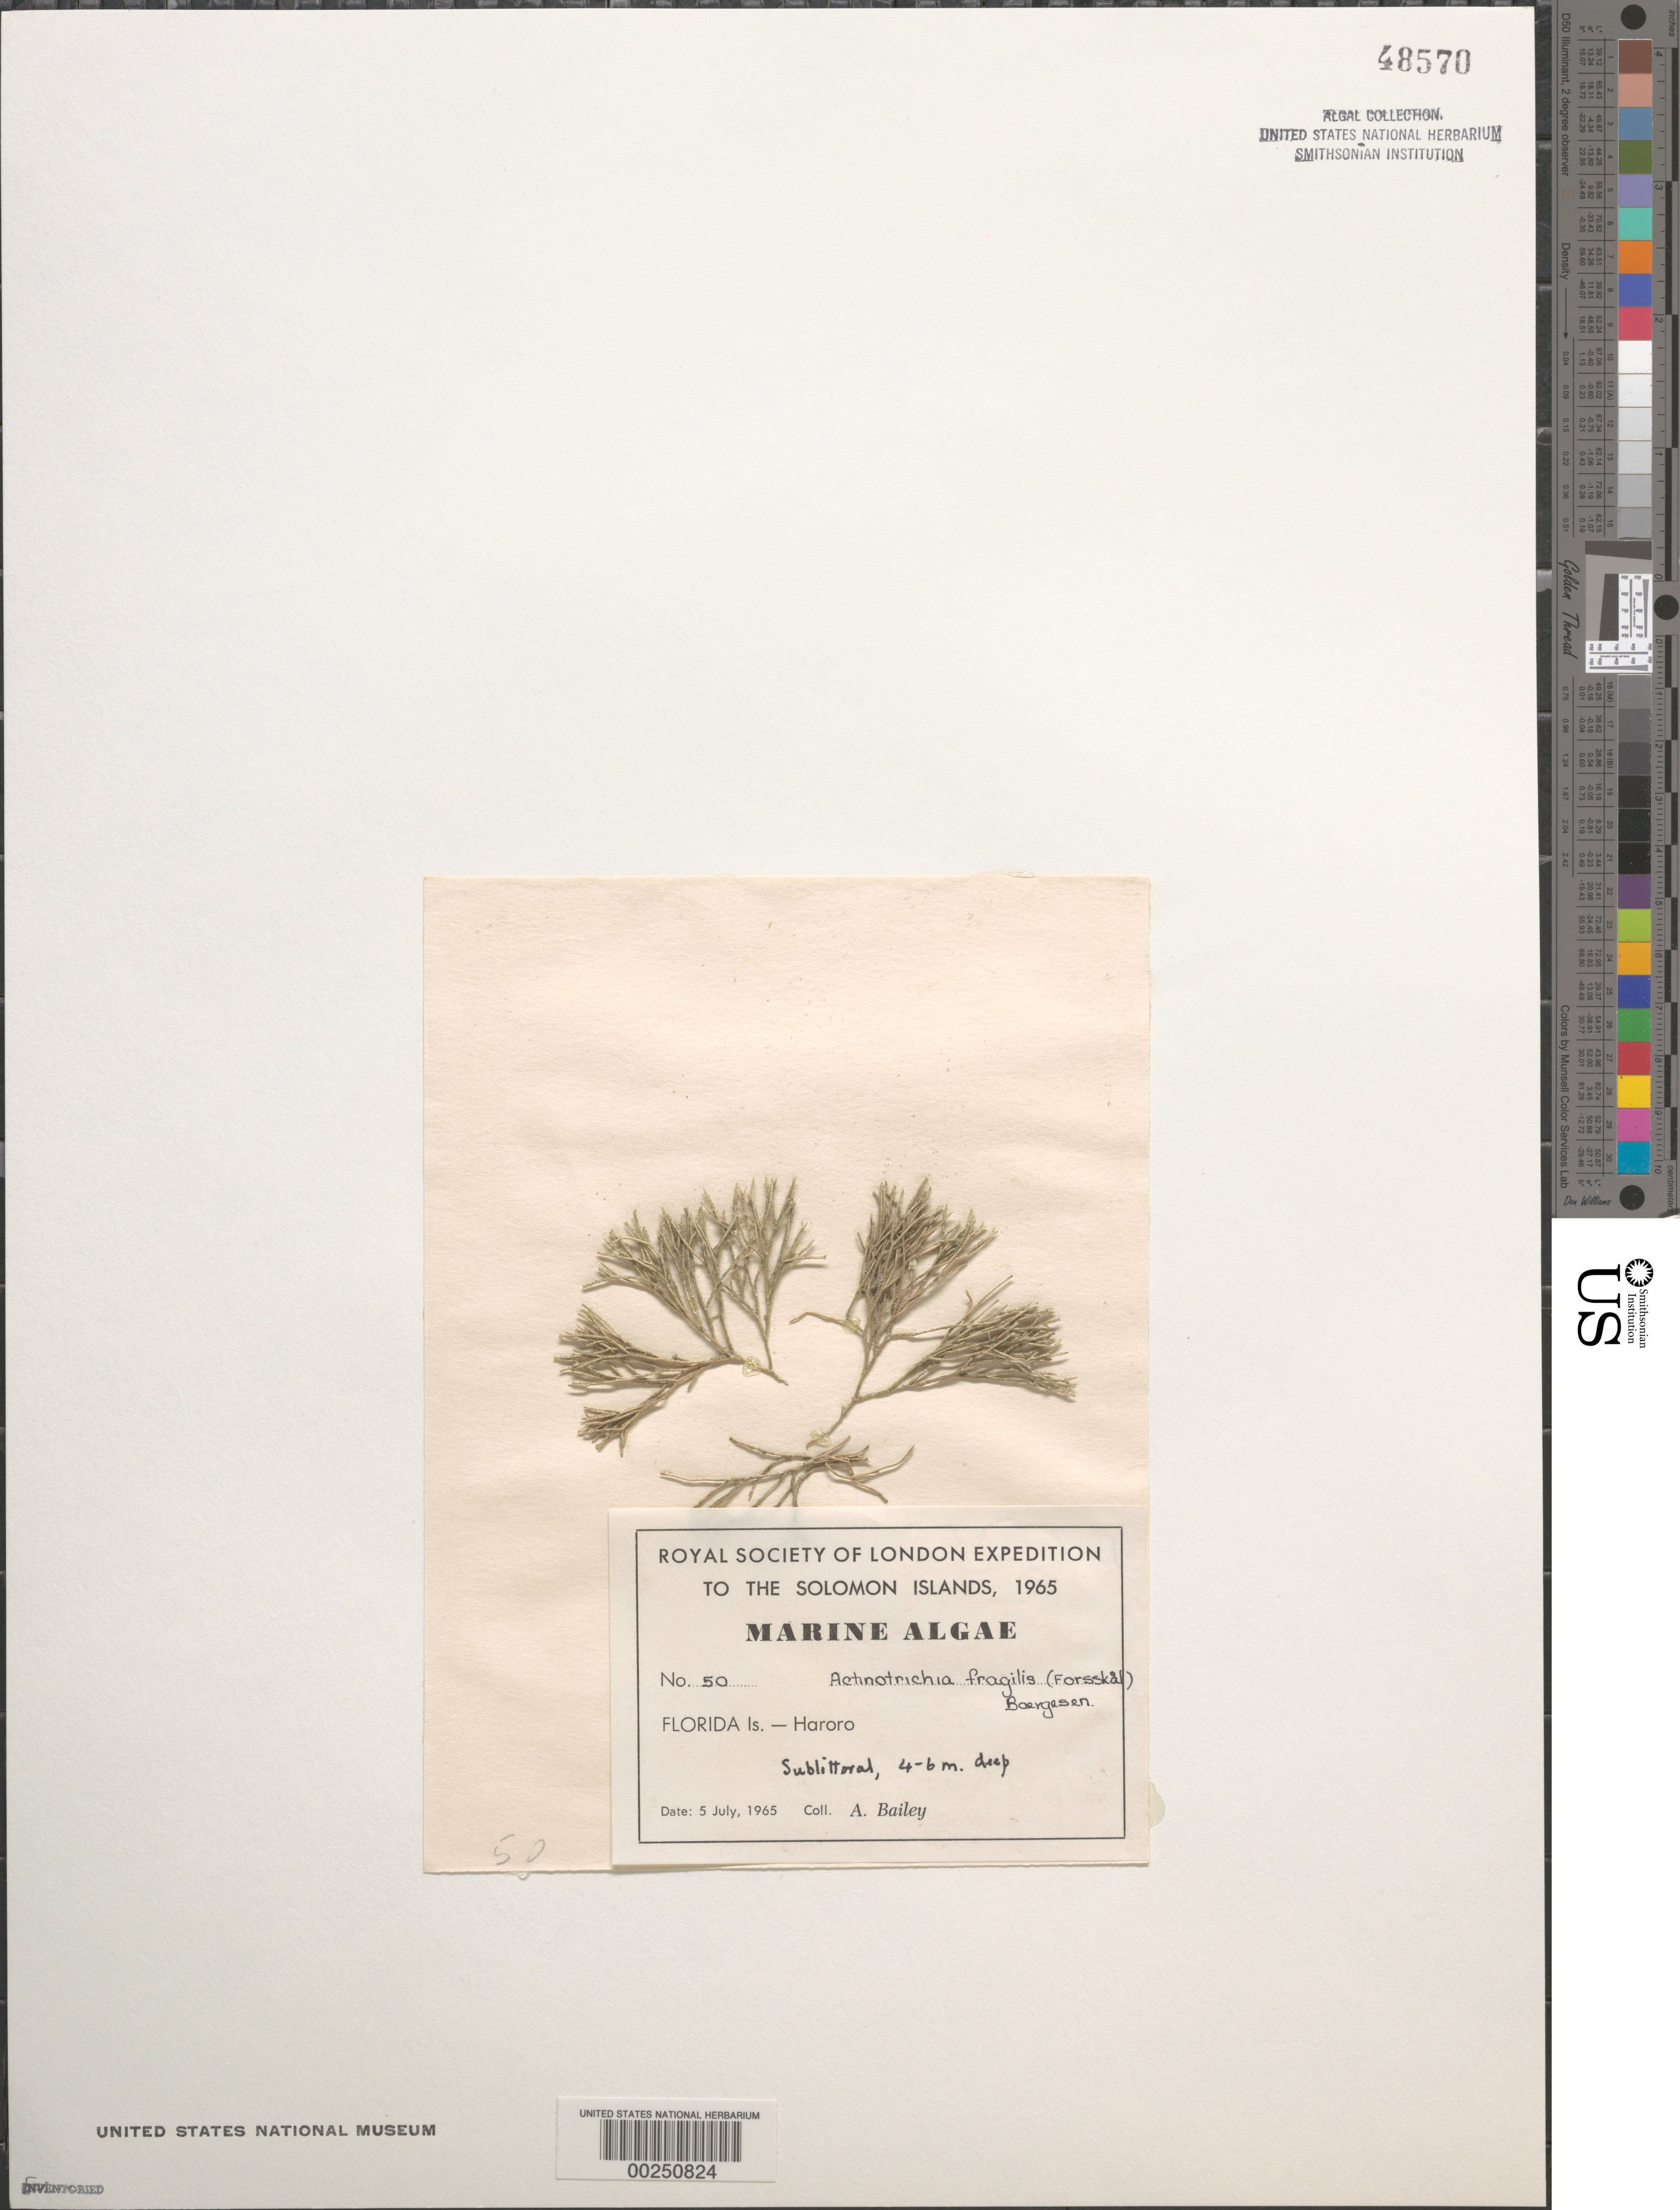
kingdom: Plantae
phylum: Rhodophyta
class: Florideophyceae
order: Nemaliales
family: Galaxauraceae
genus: Actinotrichia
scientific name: Actinotrichia fragilis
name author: (Forssk.) Børgesen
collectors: A. Bailey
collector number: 50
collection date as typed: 05 Jul 1965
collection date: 1965-07-05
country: Solomon Islands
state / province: Central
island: Nggela Sule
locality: Haroro (city)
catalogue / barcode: US 48570